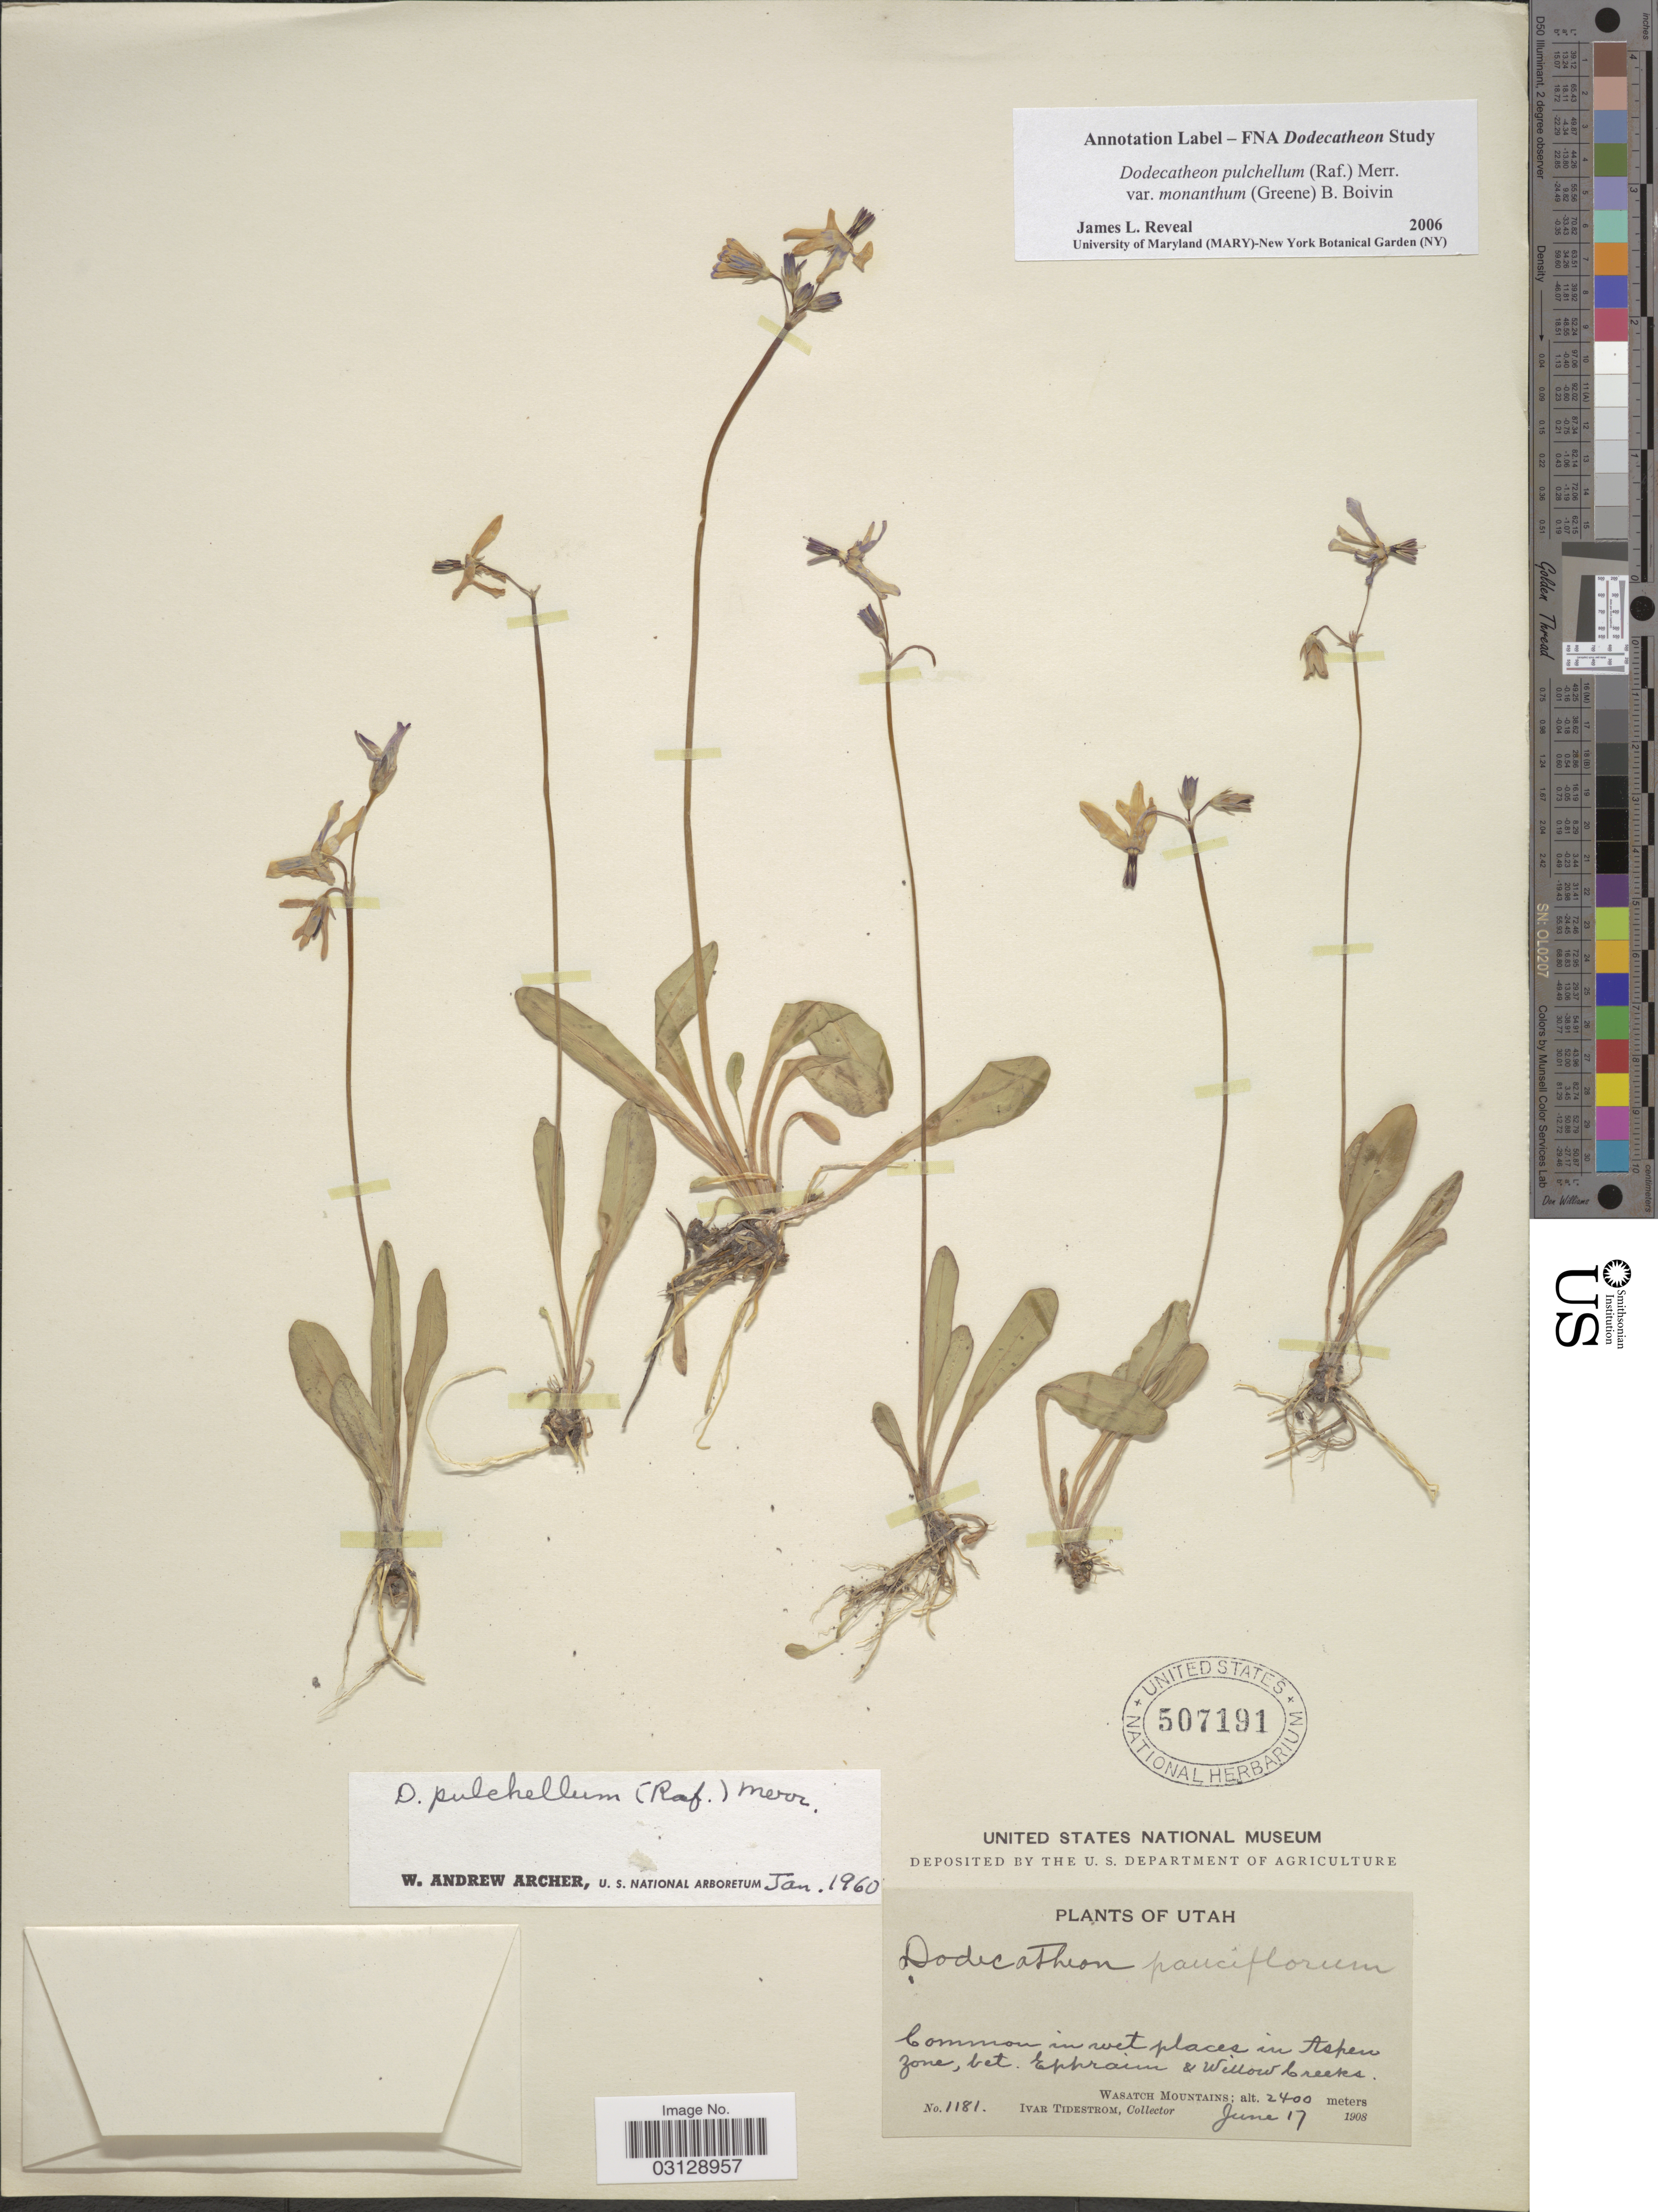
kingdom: Plantae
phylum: Tracheophyta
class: Magnoliopsida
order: Ericales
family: Primulaceae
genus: Dodecatheon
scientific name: Dodecatheon pulchellum subsp. monanthum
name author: (Greene) H.J. Thomps. ex Munz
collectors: I. F. Tidestrom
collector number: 1181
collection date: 1908-06-17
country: United States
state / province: Utah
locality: Common in wet places in Aspen Zone, bet. Ephraim & Willow Creeks. Wasatch Mountains.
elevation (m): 2400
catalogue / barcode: US 507191